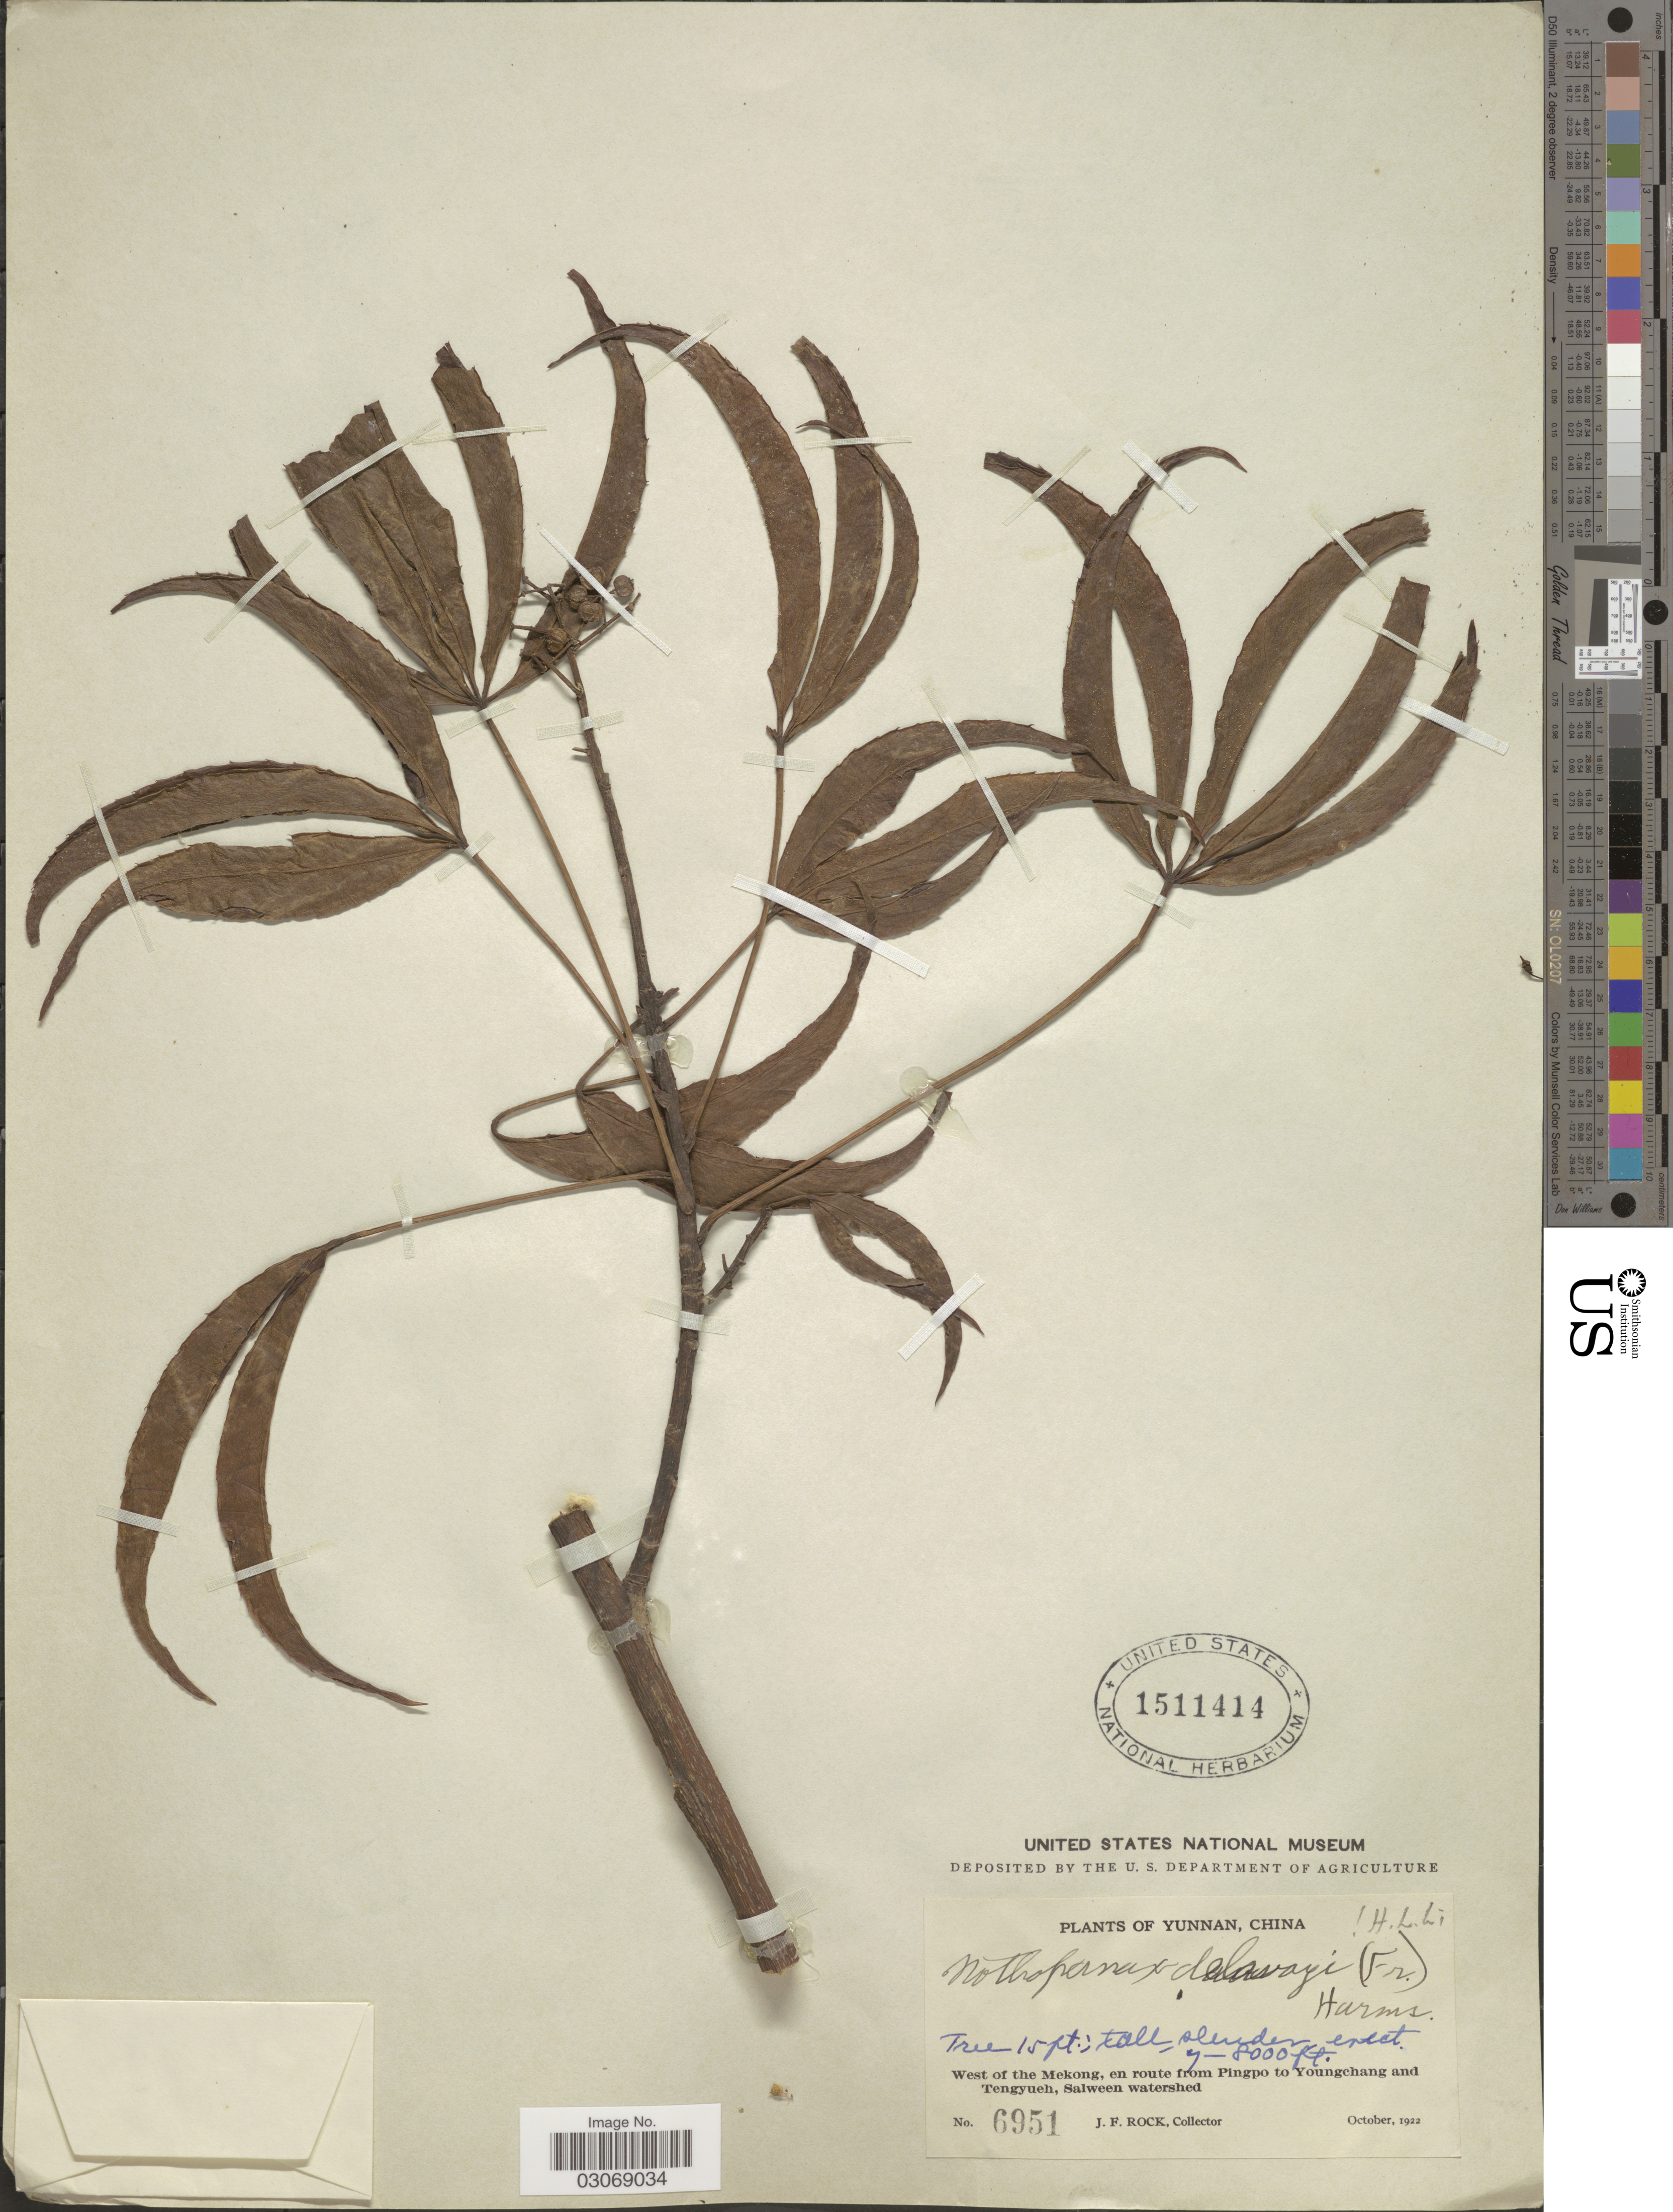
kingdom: Plantae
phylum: Tracheophyta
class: Magnoliopsida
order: Apiales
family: Araliaceae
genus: Nothopanax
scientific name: Nothopanax delavayi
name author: (Franch.) Harms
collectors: J. Rock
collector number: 6951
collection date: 1922-10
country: China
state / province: Yunnan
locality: West of Mekong, en route from Pingpo to Youngchang and Tengyueh, Salween watershed.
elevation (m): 2134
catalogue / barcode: US 1511414